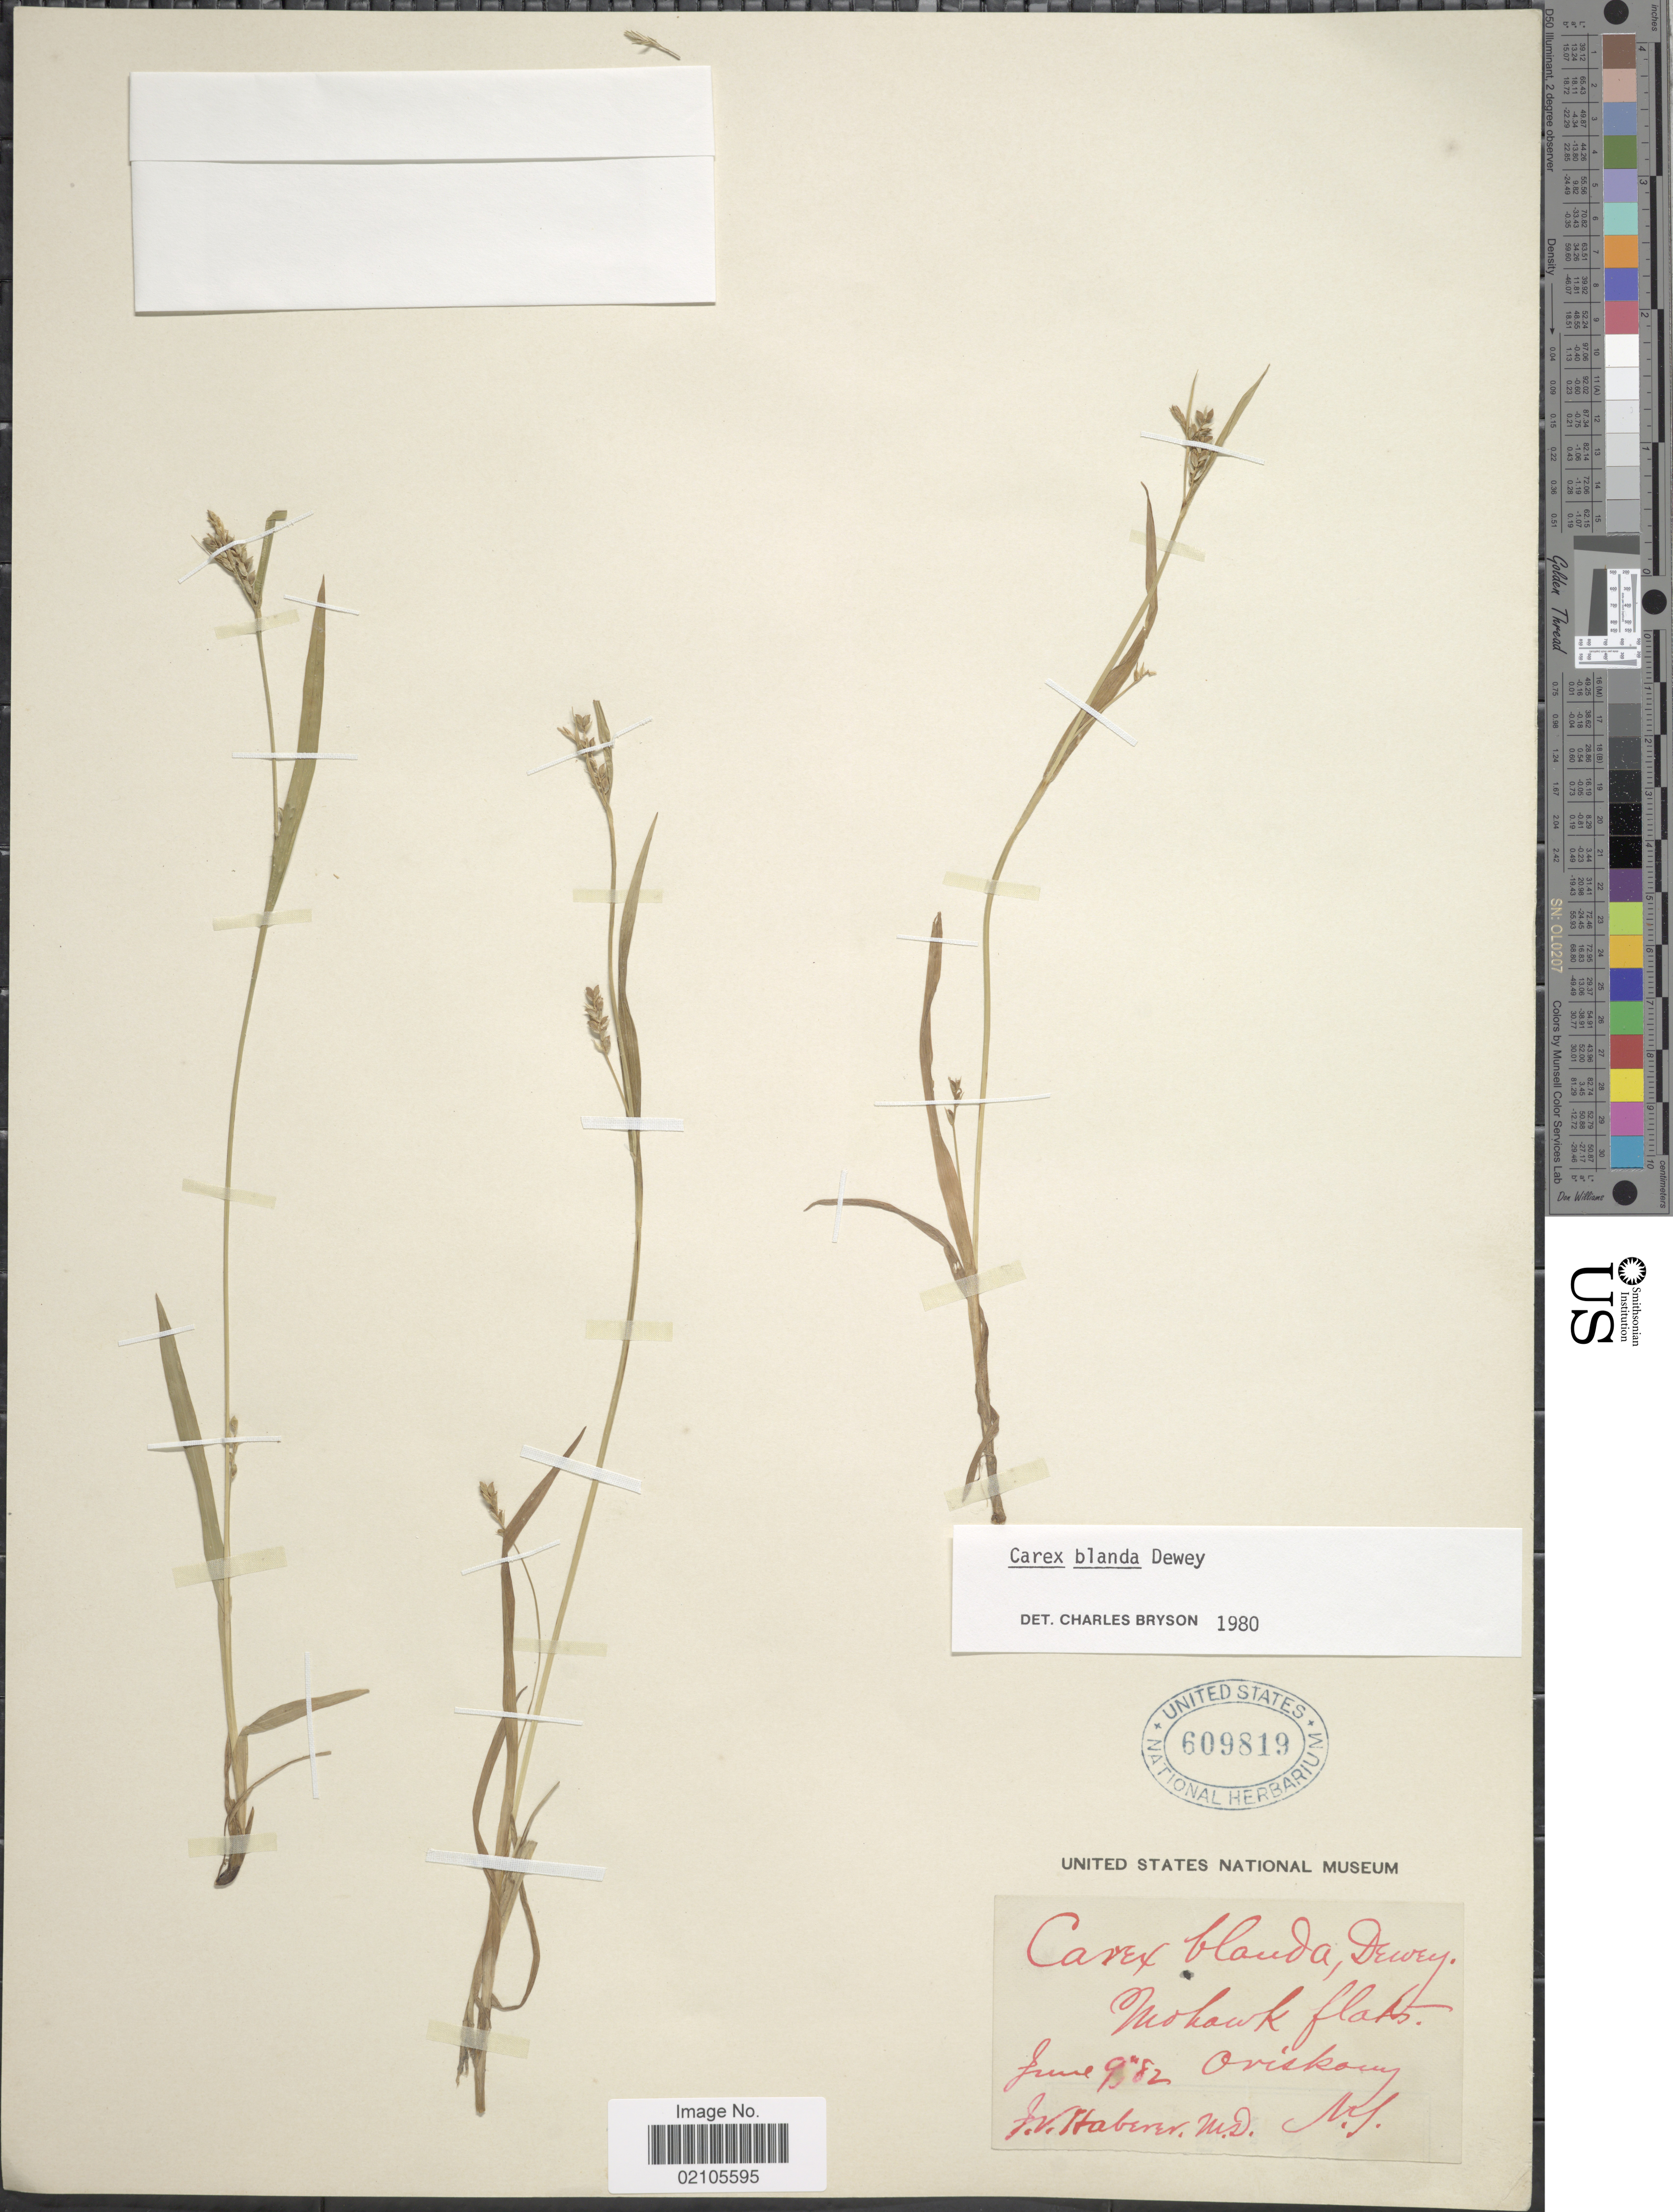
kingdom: Plantae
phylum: Tracheophyta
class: Liliopsida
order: Poales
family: Cyperaceae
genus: Carex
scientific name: Carex blanda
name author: Dewey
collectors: J. V. Haberer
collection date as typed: Transcribed d/m/y: 9/6/82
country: United States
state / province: New Jersey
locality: Mohawk Flats, Oriskony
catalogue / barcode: US 609819